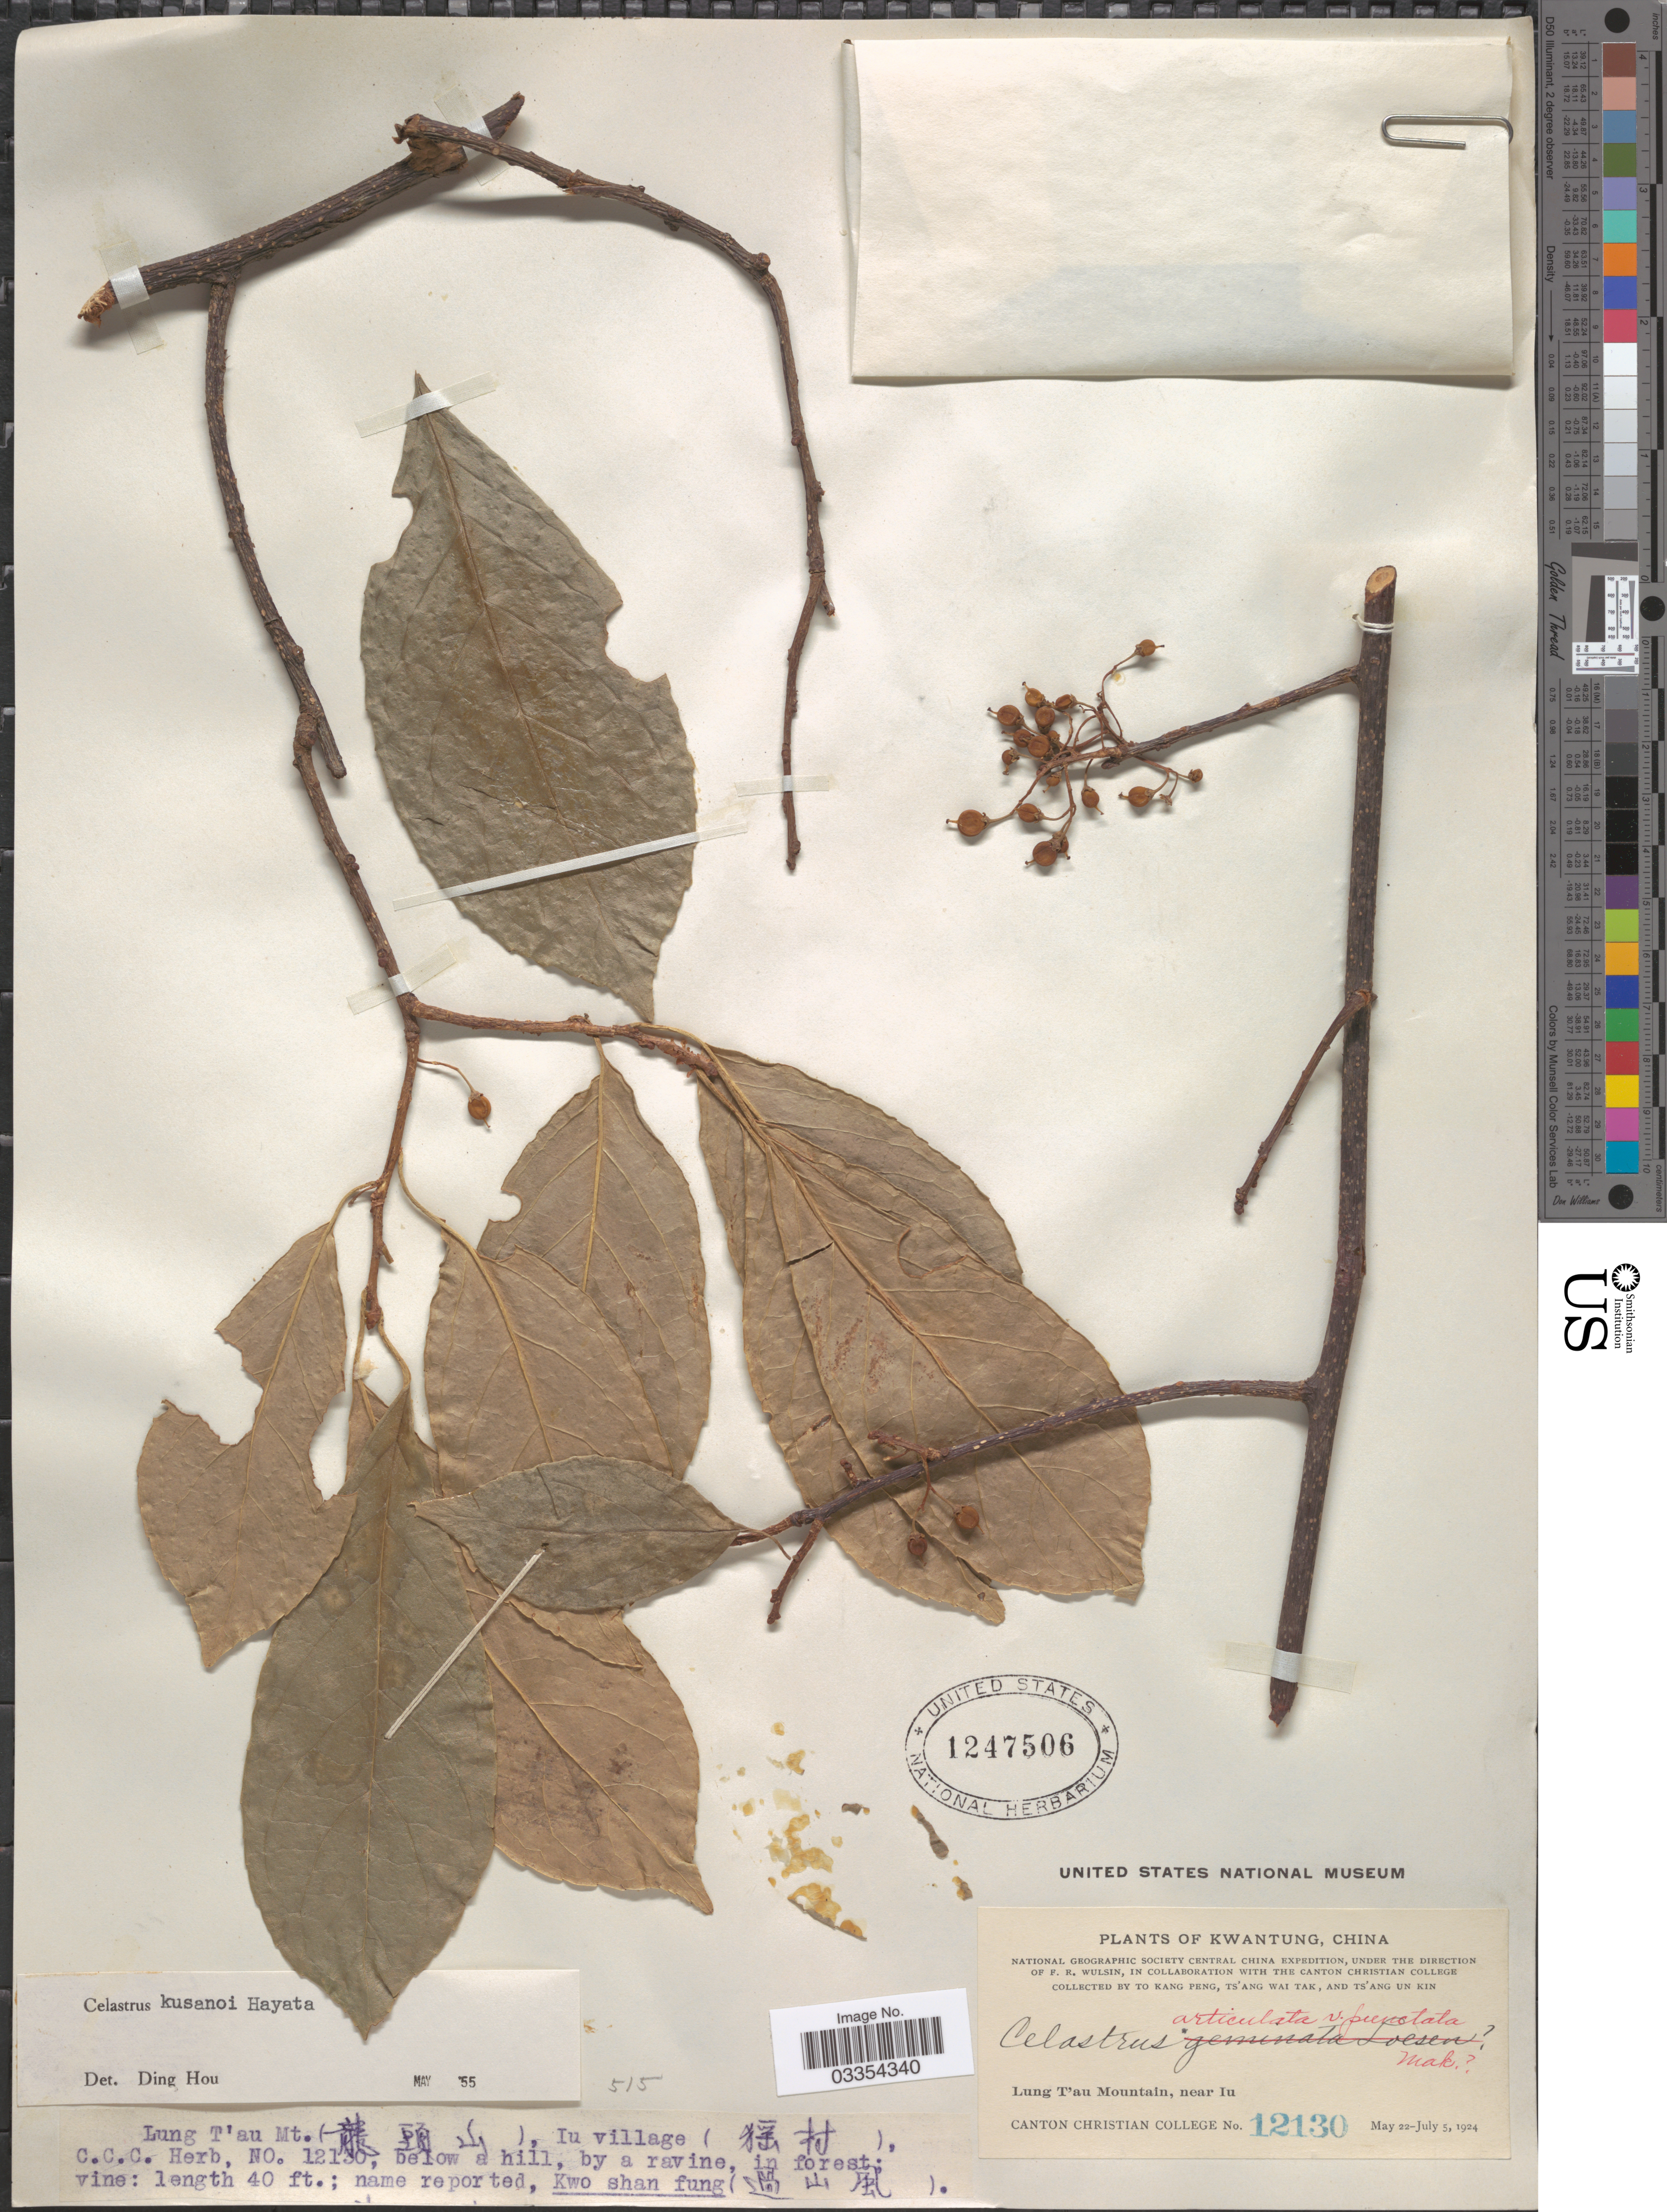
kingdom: Plantae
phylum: Tracheophyta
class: Magnoliopsida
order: Celastrales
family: Celastraceae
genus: Celastrus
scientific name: Celastrus kusanoi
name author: Hayata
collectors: Kang Peng To, W. T. Tsang & Ts' Ang Un Kin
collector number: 12130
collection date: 1924-05-22/1924-07-05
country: China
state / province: Guangdong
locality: Kwangtung. Lung T'au Mountain, near Iu.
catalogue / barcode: US 1247506